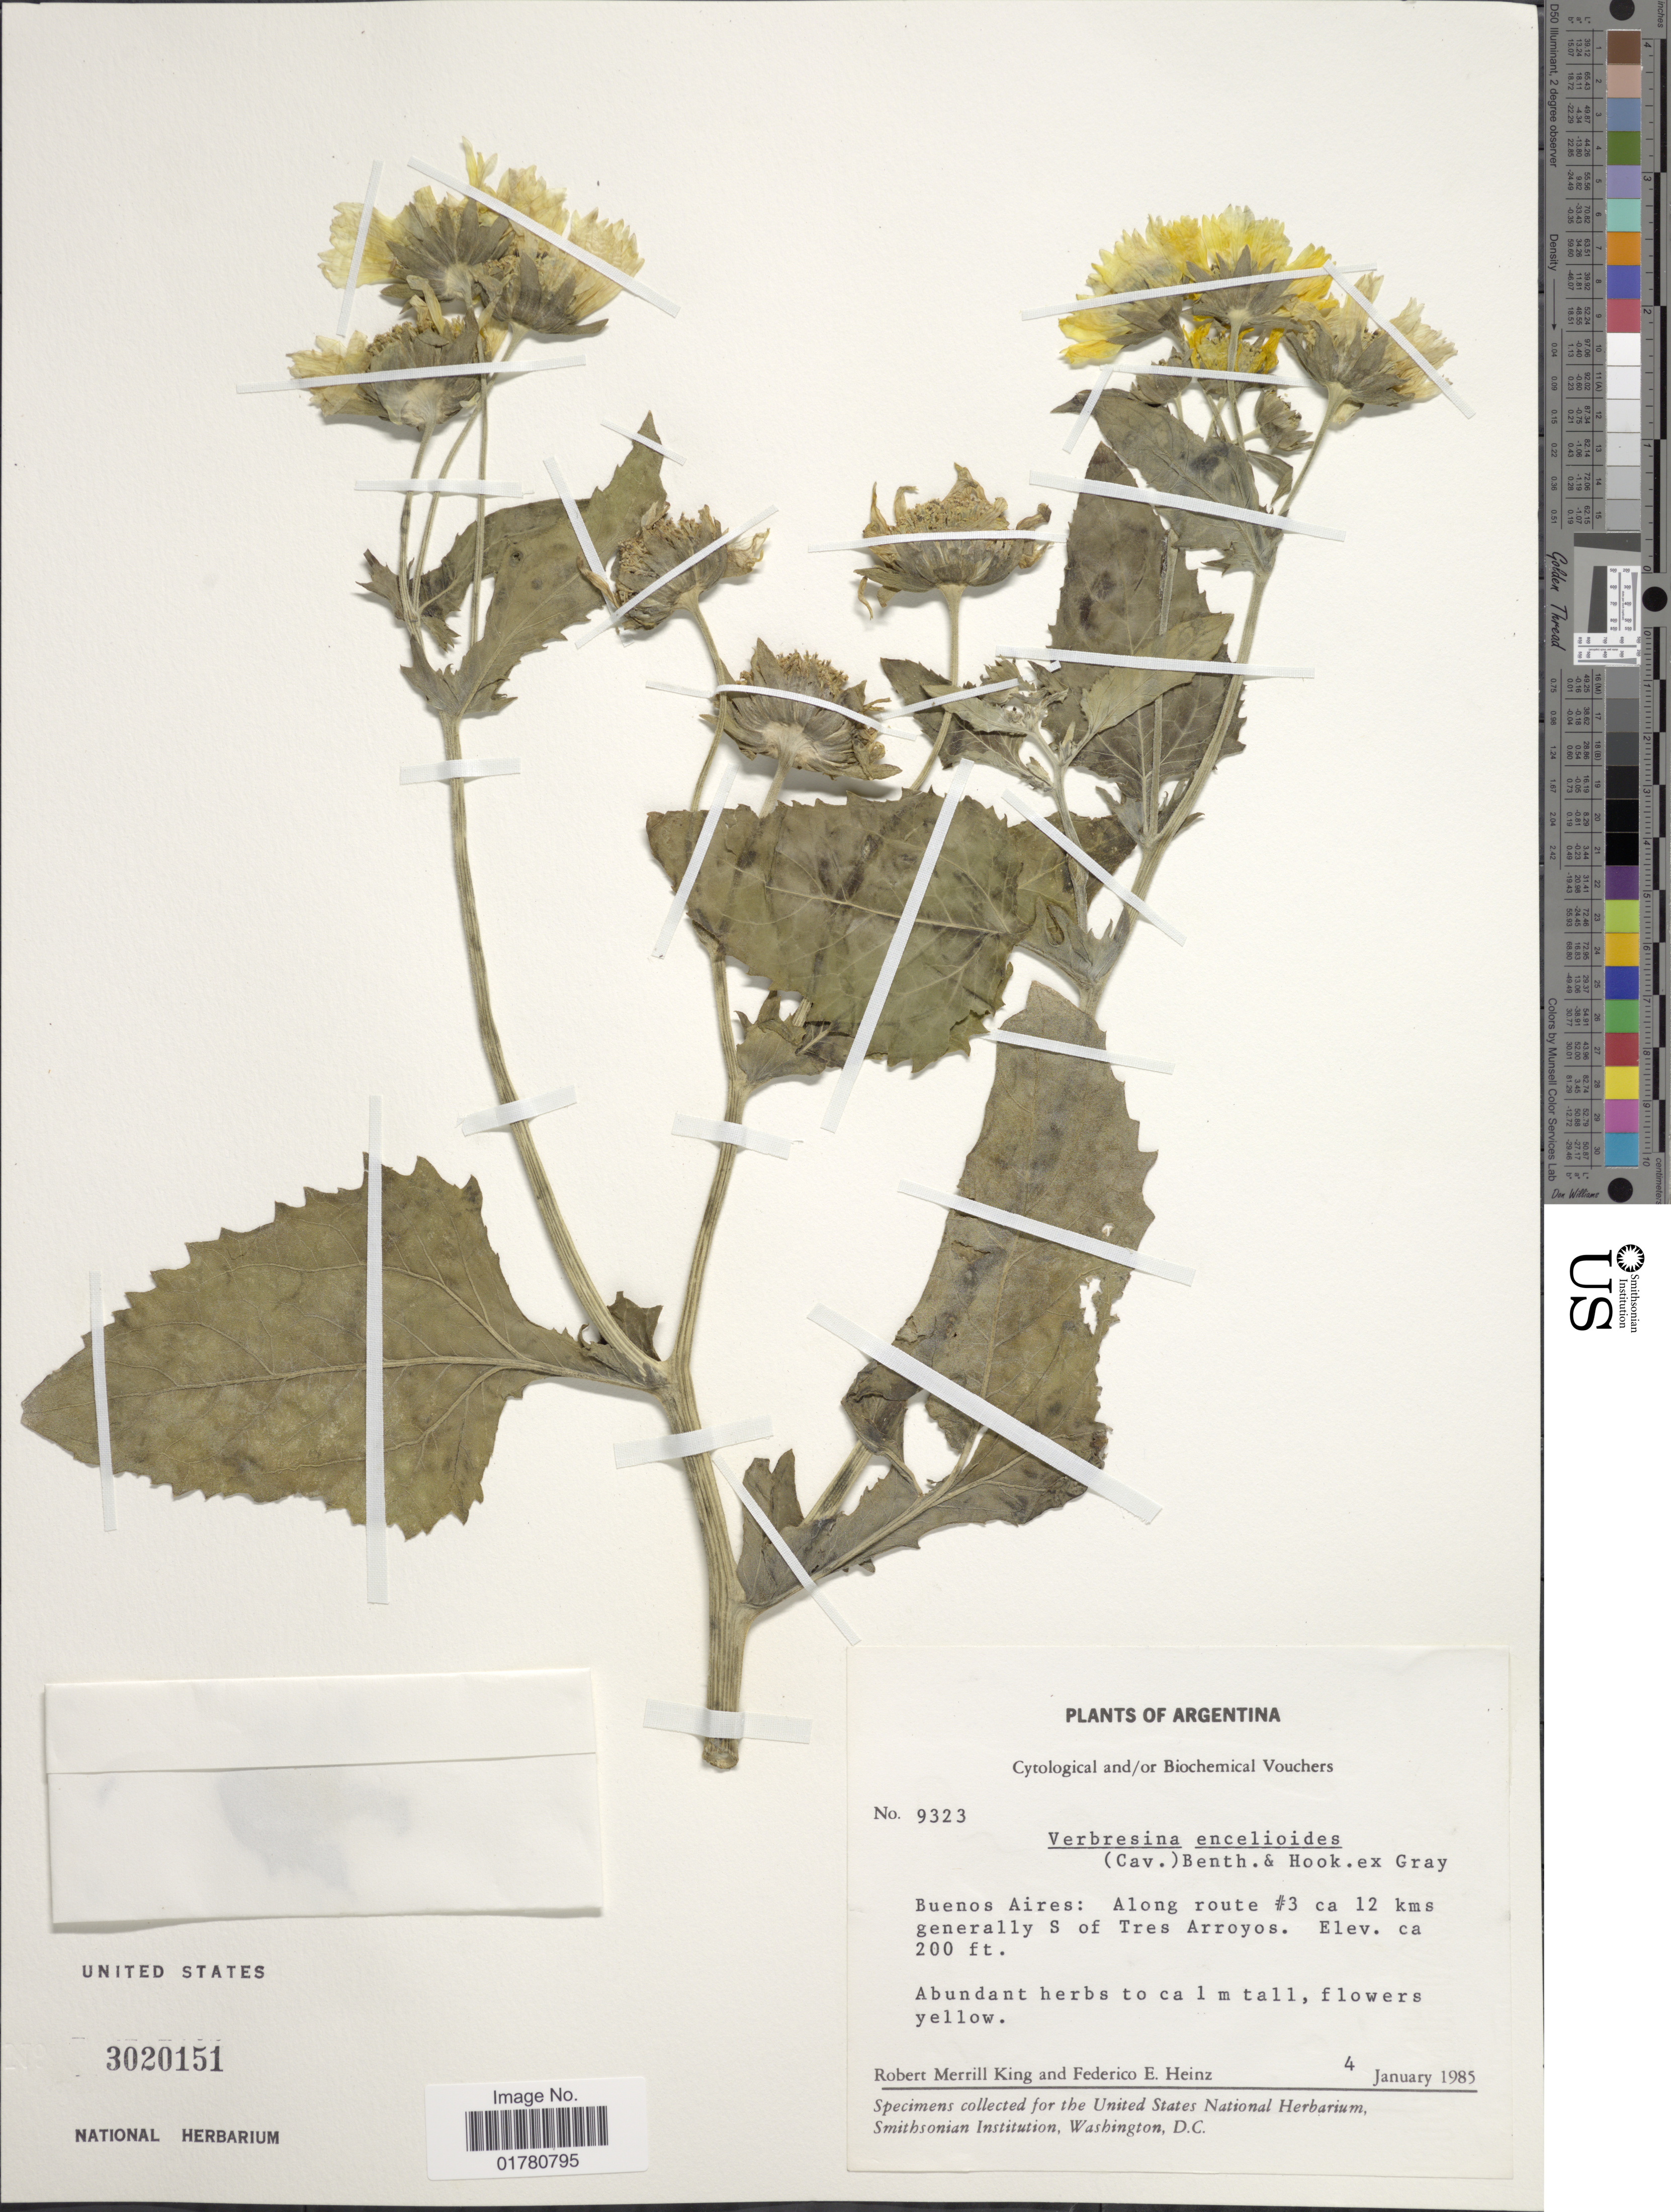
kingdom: Plantae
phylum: Tracheophyta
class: Magnoliopsida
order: Asterales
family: Asteraceae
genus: Verbesina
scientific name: Verbesina encelioides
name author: (Cav.) Benth. & Hook. ex A. Gray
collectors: R. M. King & F. Heinz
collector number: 9323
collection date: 1985-01-04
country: Argentina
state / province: Buenos Aires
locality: Along route #3 ca 12 kms generalyy S of Tres Arroyos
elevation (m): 61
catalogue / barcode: US 3020151